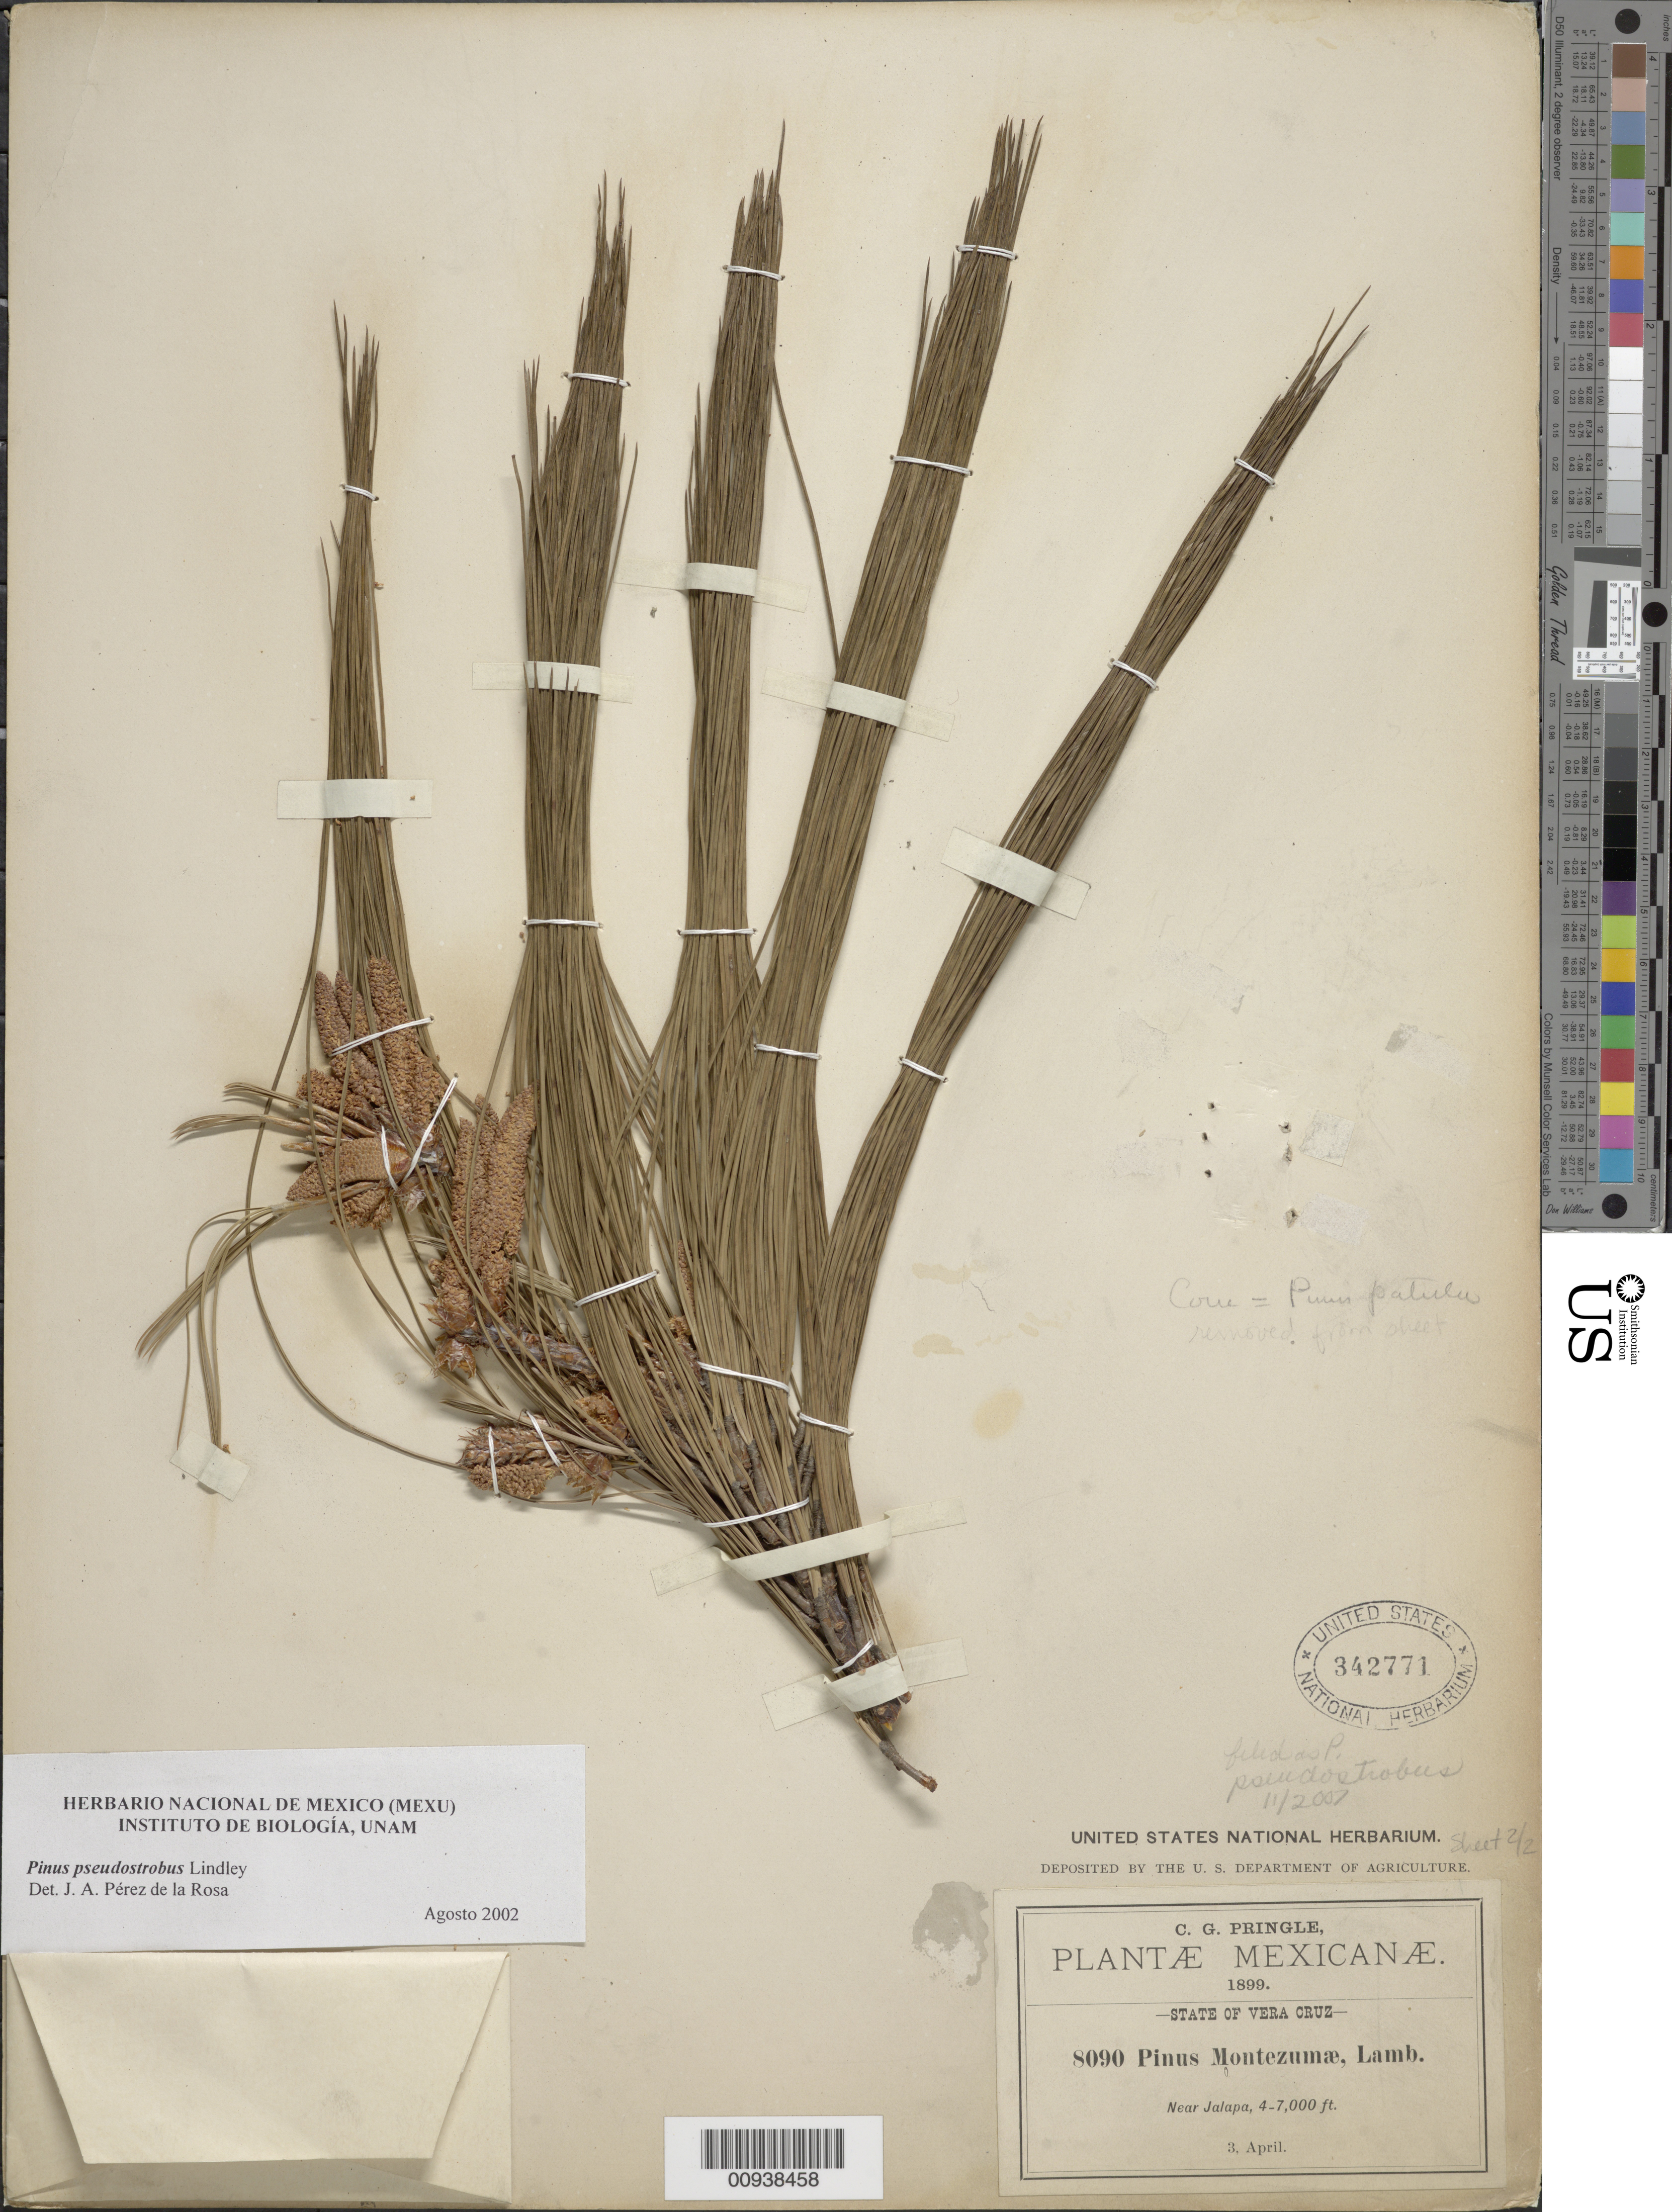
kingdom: Plantae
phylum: Tracheophyta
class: Pinopsida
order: Pinales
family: Pinaceae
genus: Pinus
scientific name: Pinus pseudostrobus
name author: Lindl.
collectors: C. G. Pringle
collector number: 8090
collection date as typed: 03 Apr 1899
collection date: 1899-04-03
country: Mexico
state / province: Veracruz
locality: Near Jalapa.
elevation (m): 1219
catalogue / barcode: US 342771